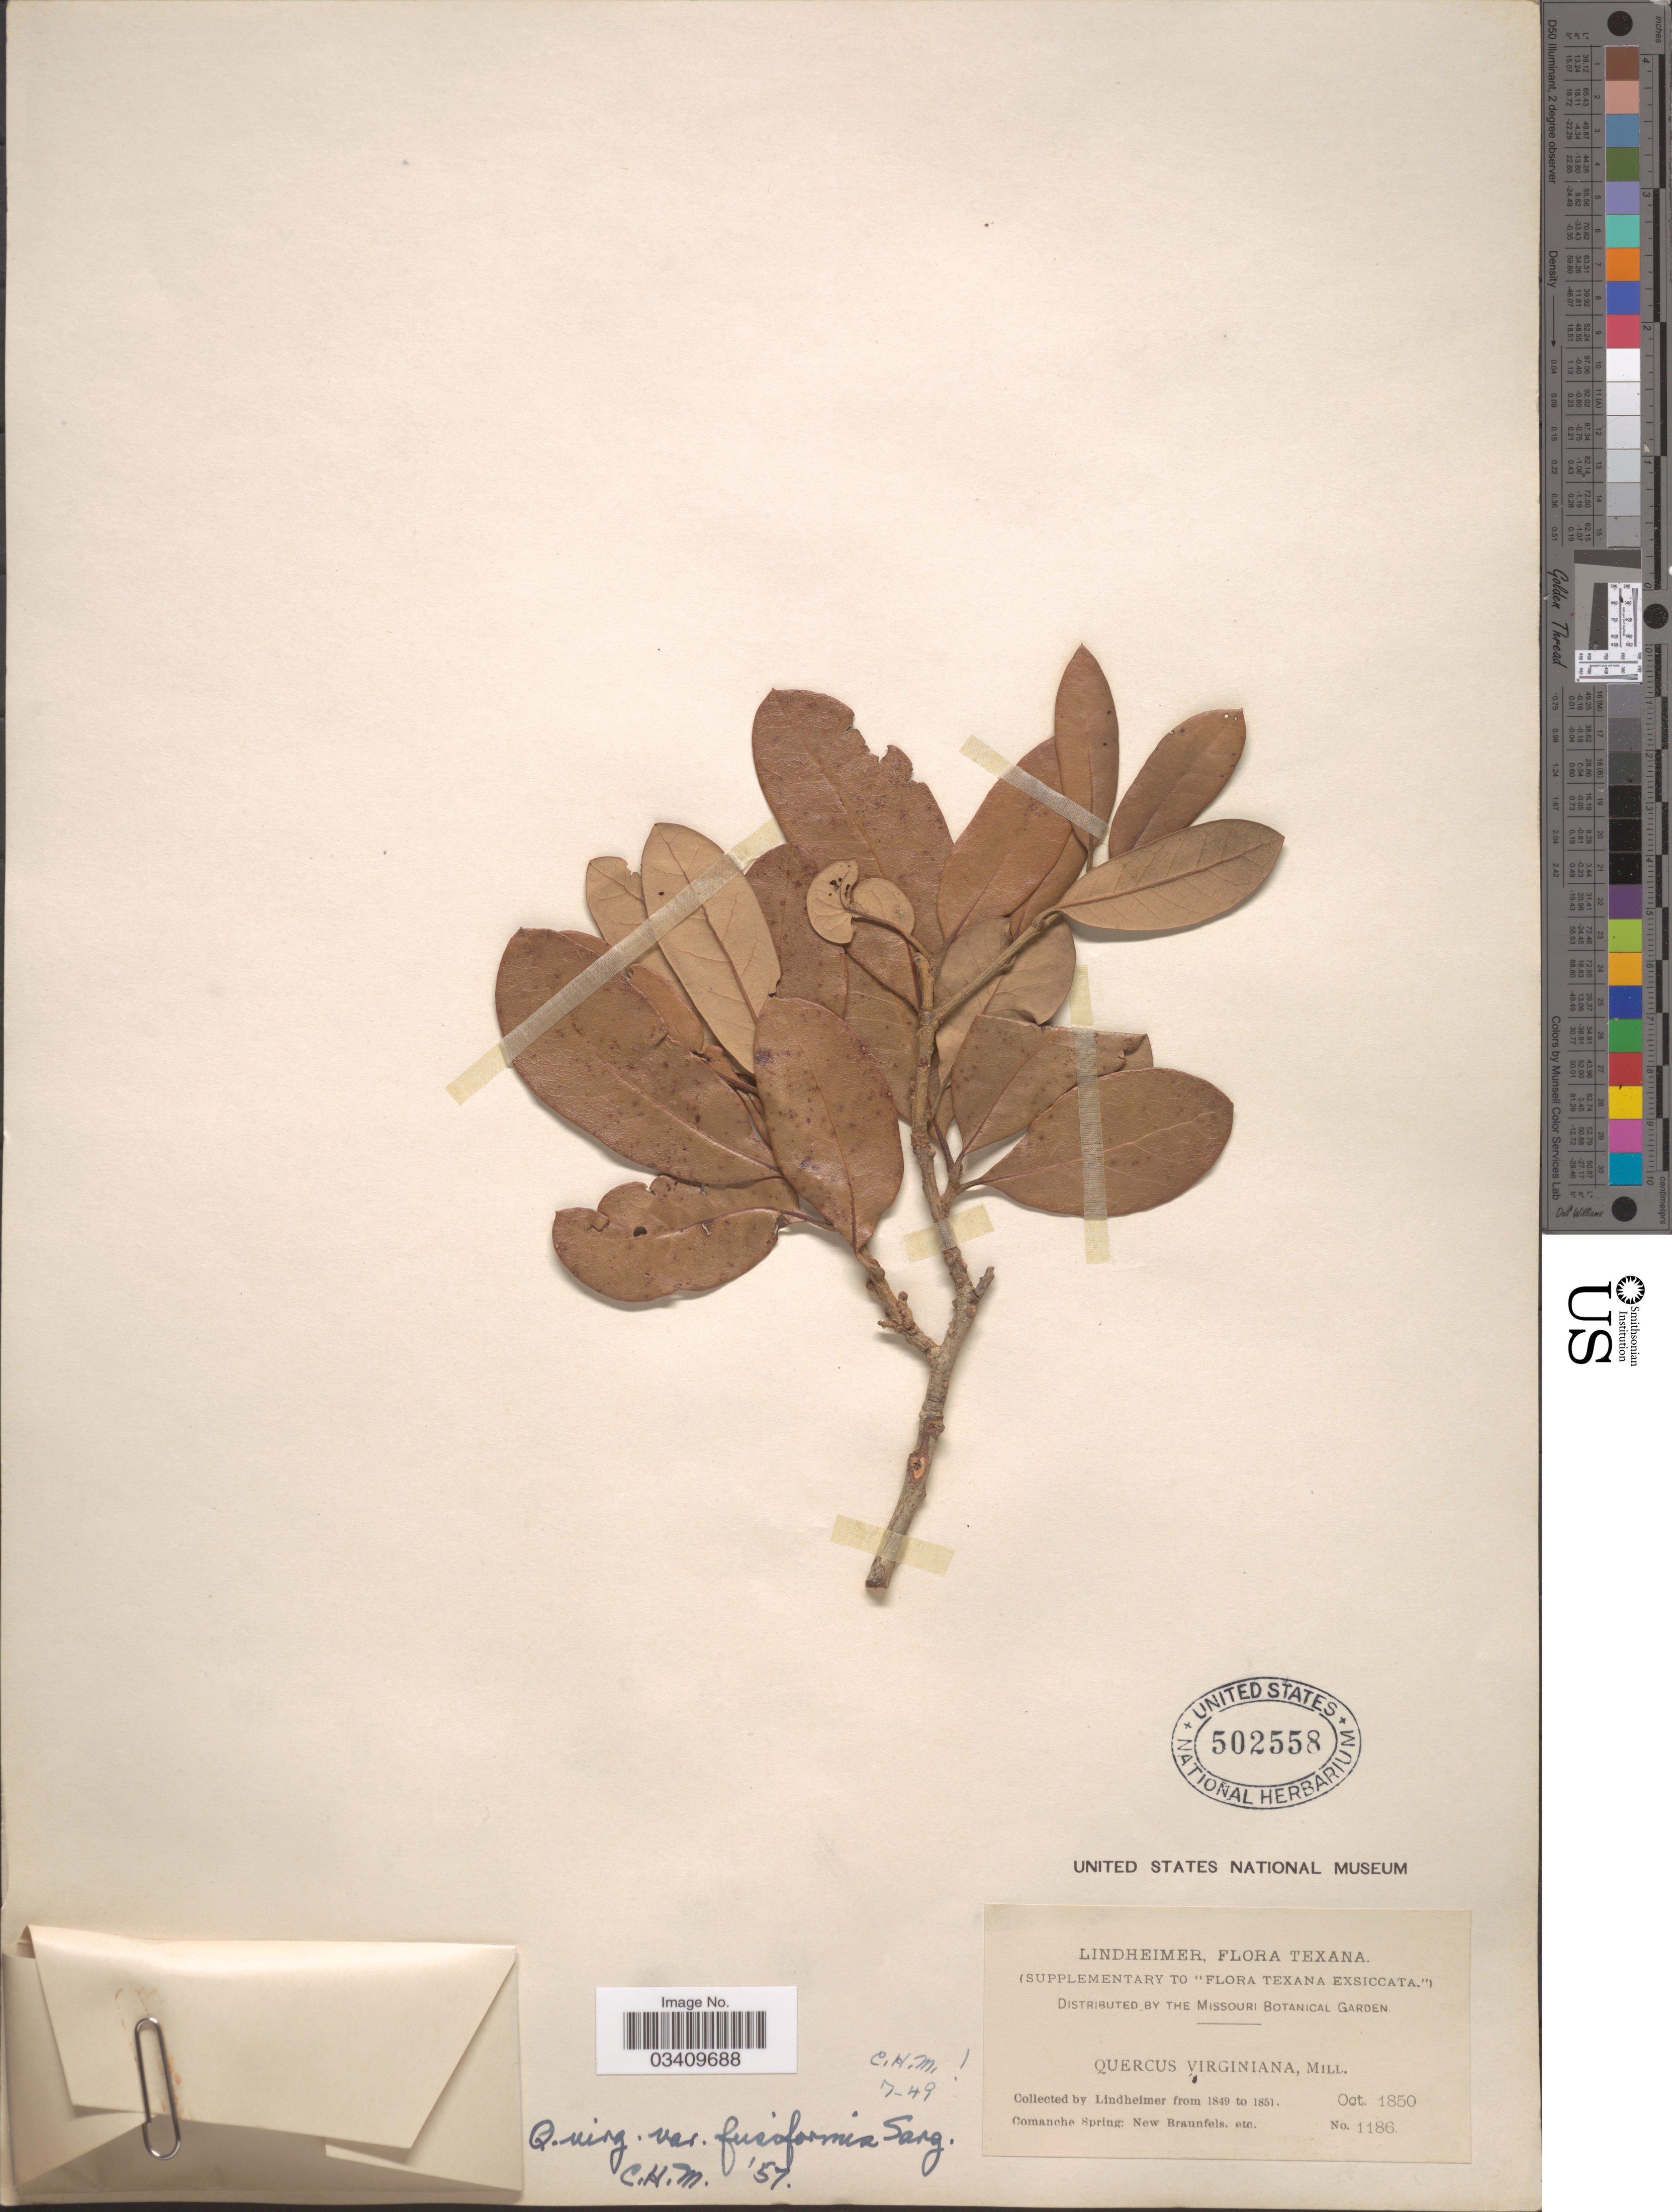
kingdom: Plantae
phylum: Tracheophyta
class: Magnoliopsida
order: Fagales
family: Fagaceae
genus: Quercus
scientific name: Quercus virginiana var. fusiformis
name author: (Small) Sarg.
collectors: -. Lindheimer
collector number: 1186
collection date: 1850-10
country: United States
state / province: Texas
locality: Comanche Spring: New Braunfels, etc.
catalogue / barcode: US 502558